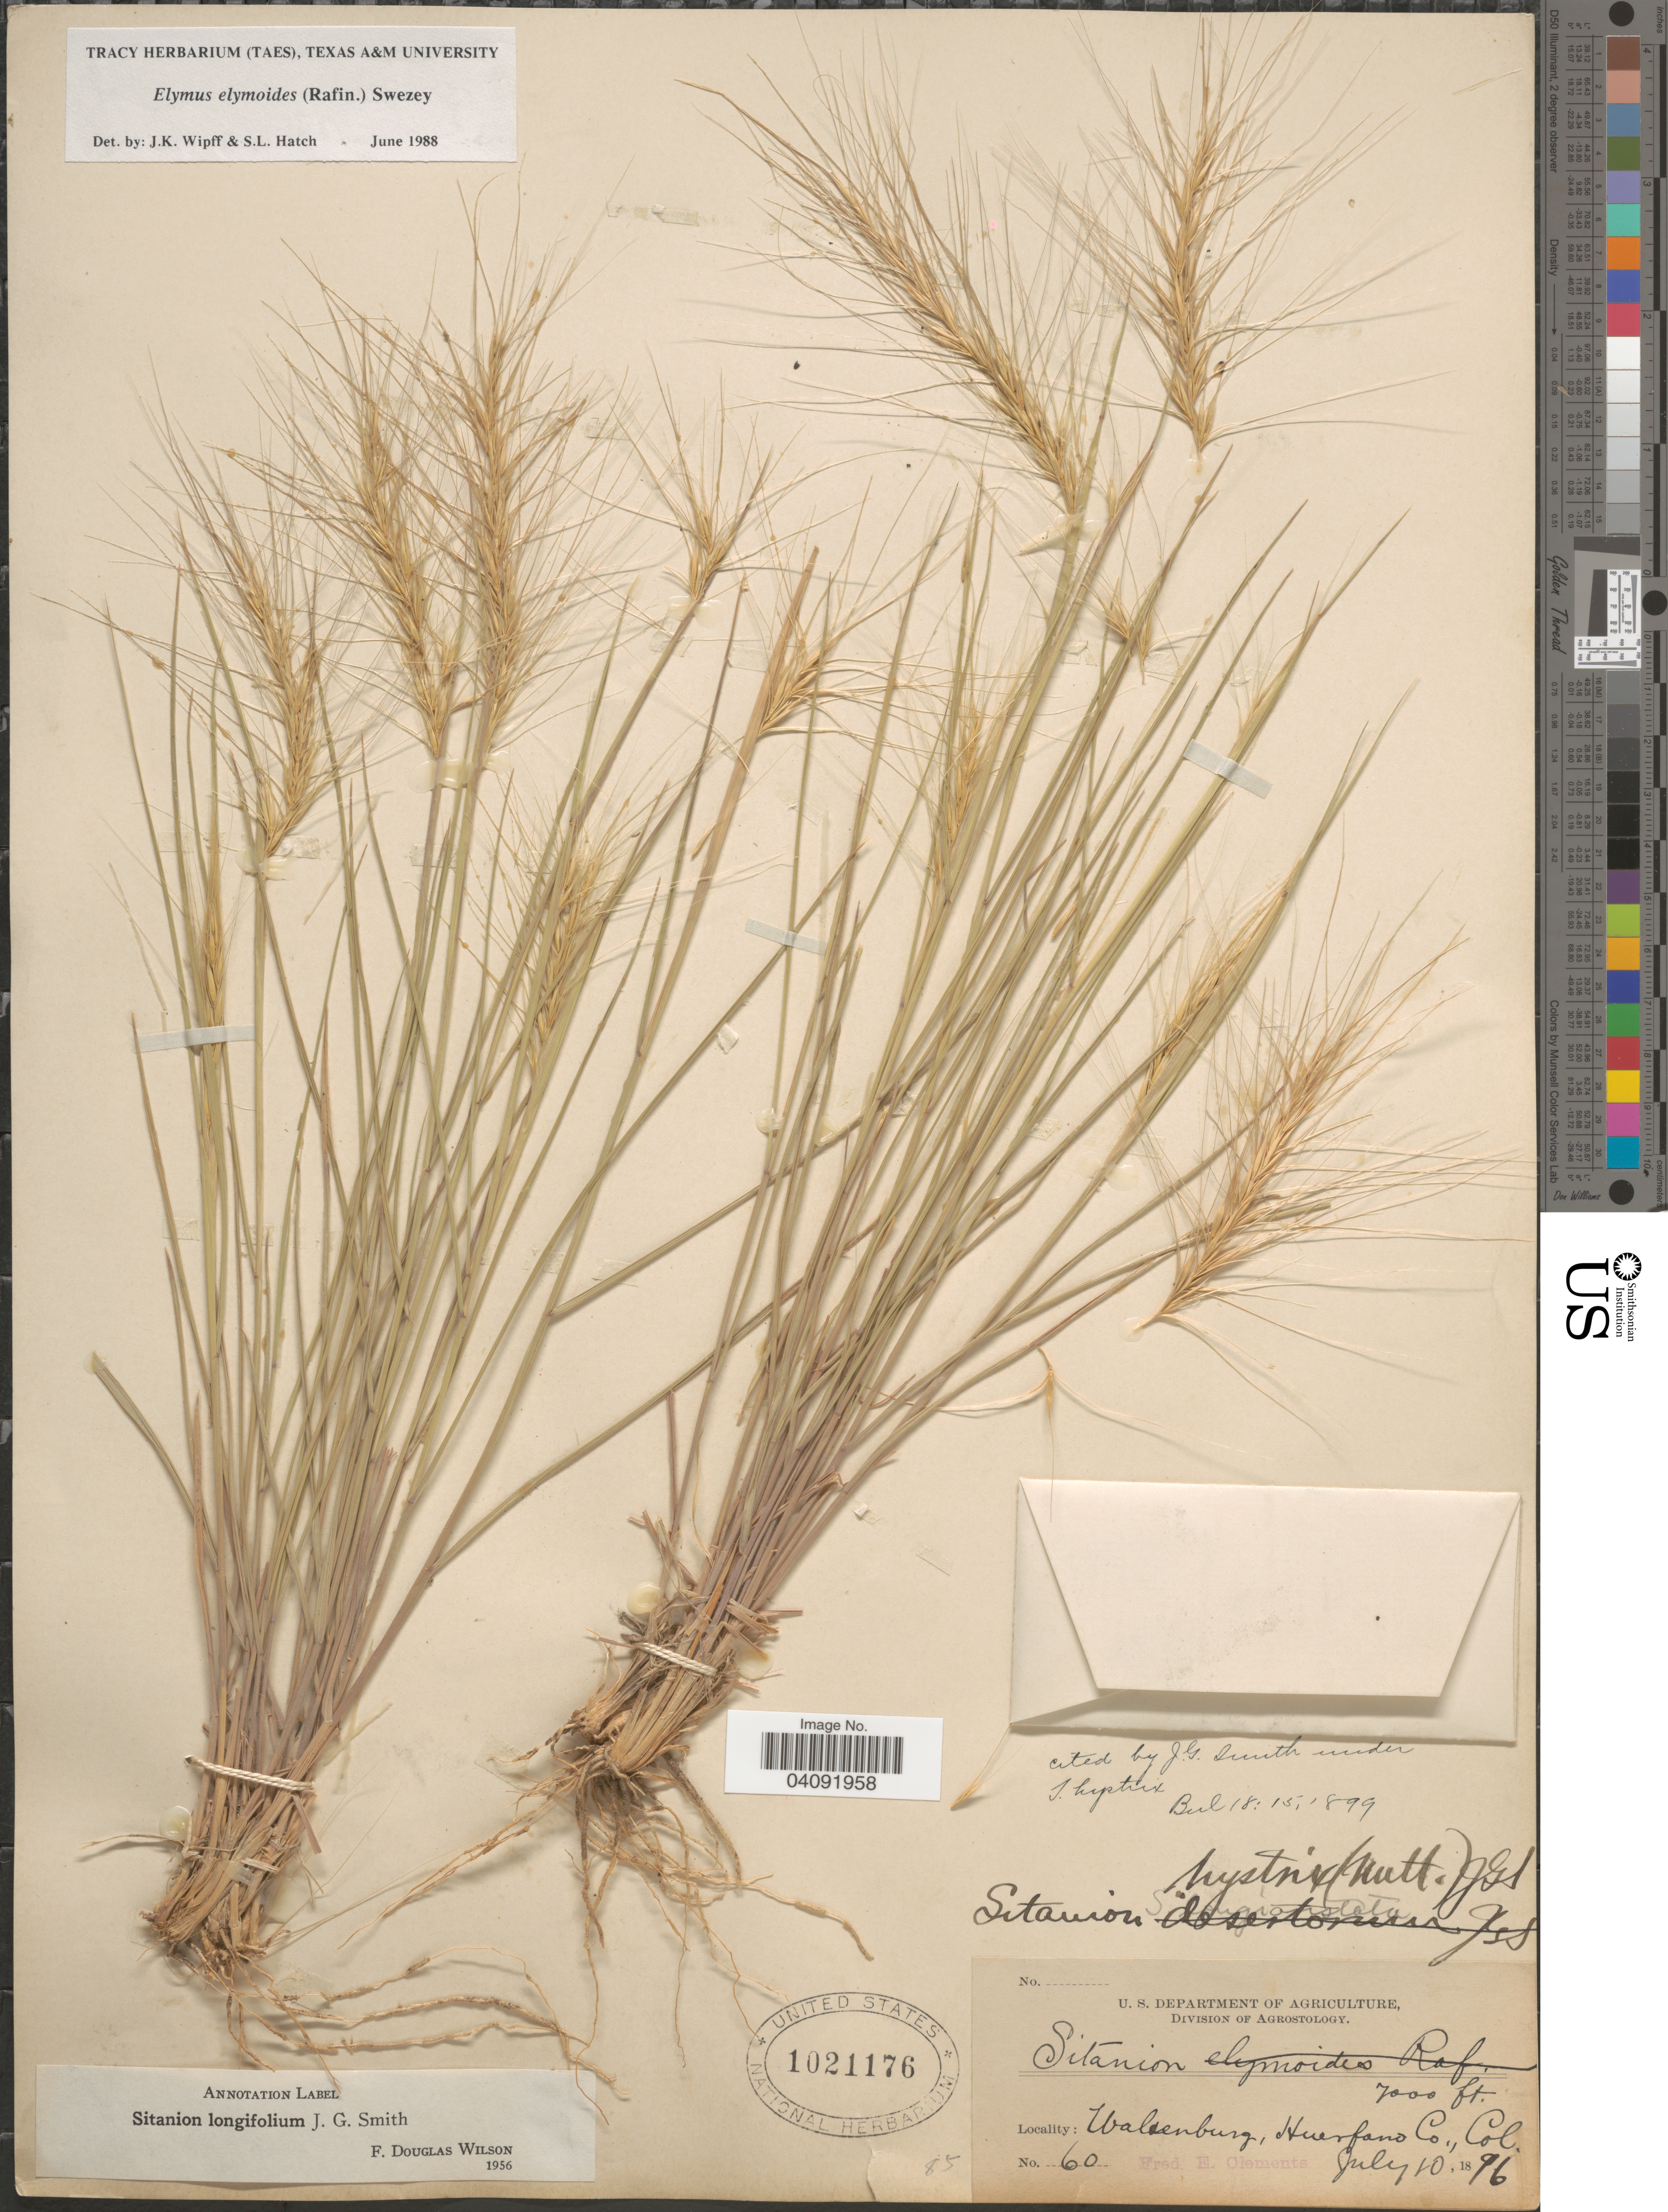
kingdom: Plantae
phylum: Tracheophyta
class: Liliopsida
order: Poales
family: Poaceae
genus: Elymus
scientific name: Elymus elymoides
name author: (Raf.) Swezey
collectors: F. E. Clements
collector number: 60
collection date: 1896-07-10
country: United States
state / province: Colorado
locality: Walsenburg, Huerfano Co.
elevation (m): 2134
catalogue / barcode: US 1021176